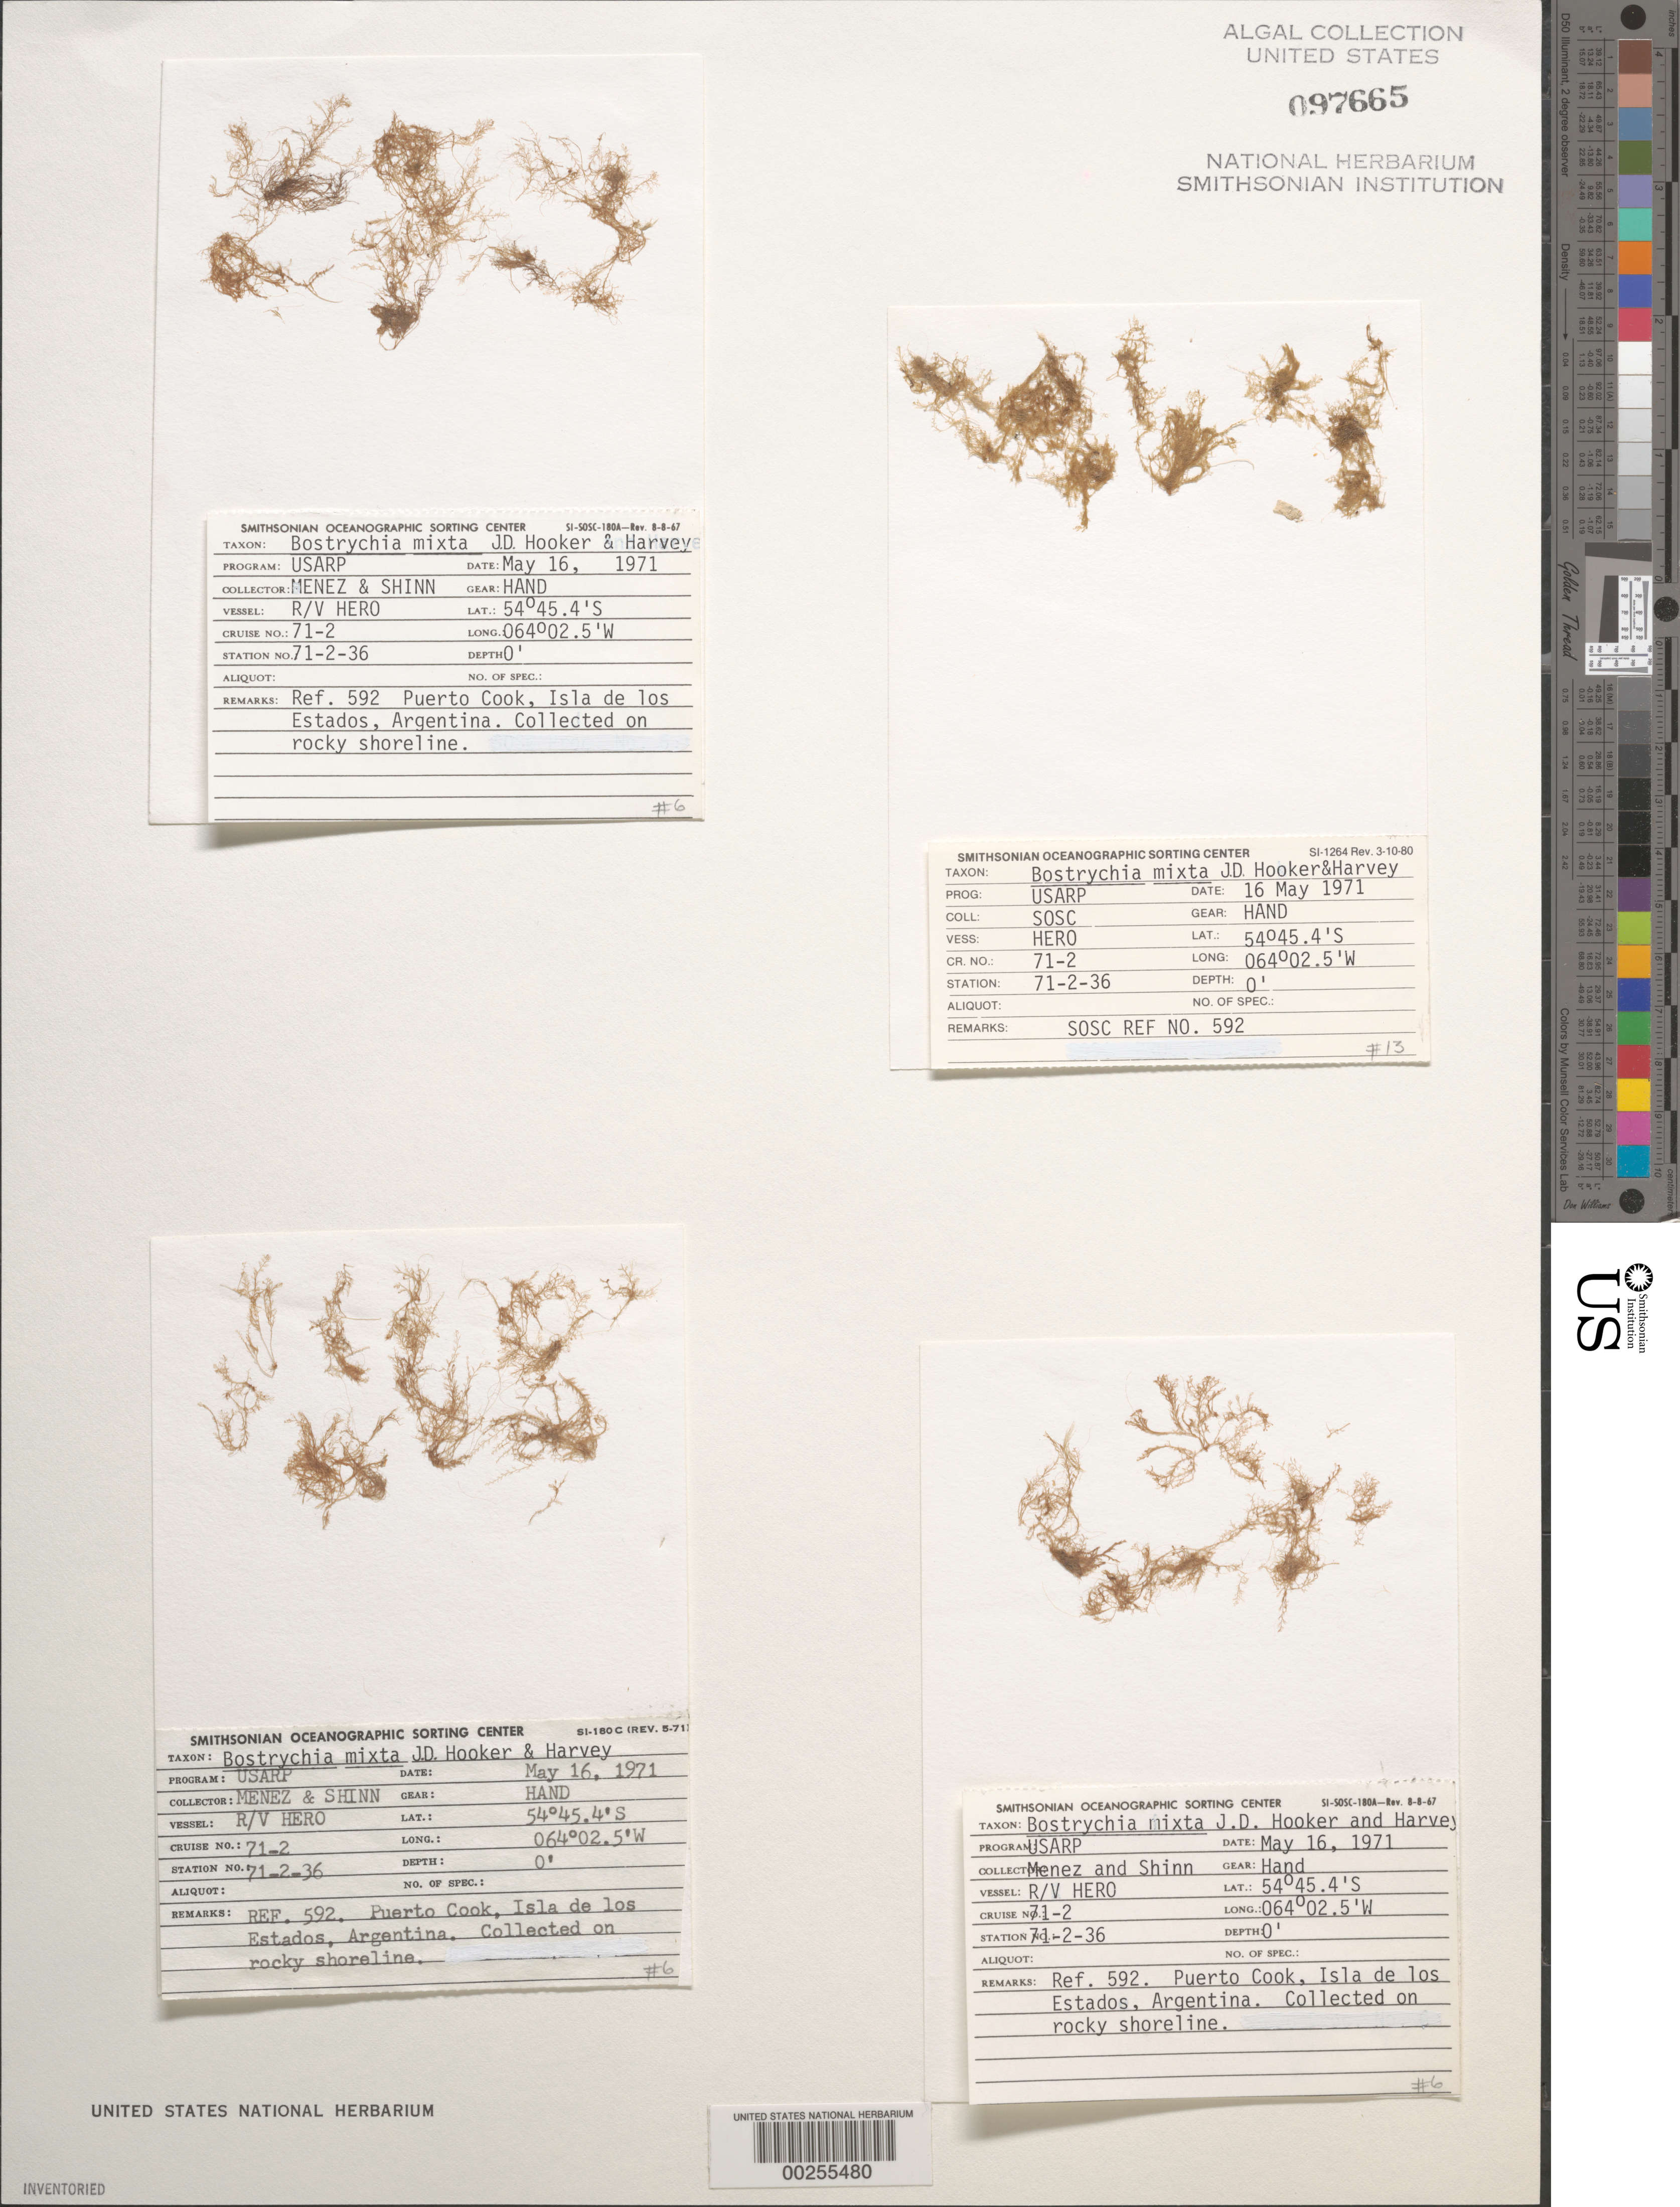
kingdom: Plantae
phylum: Rhodophyta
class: Florideophyceae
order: Ceramiales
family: Rhodomelaceae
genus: Bostrychia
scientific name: Bostrychia intricata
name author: (Bory) Mont.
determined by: Algae name updating Project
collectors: Meñez & -. Shinn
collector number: Station 71-2-36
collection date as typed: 16 May 1971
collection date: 1971-05-16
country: Argentina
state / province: Tierra del Fuego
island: Isla de los Estados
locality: Puerto Cook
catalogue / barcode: US 97665